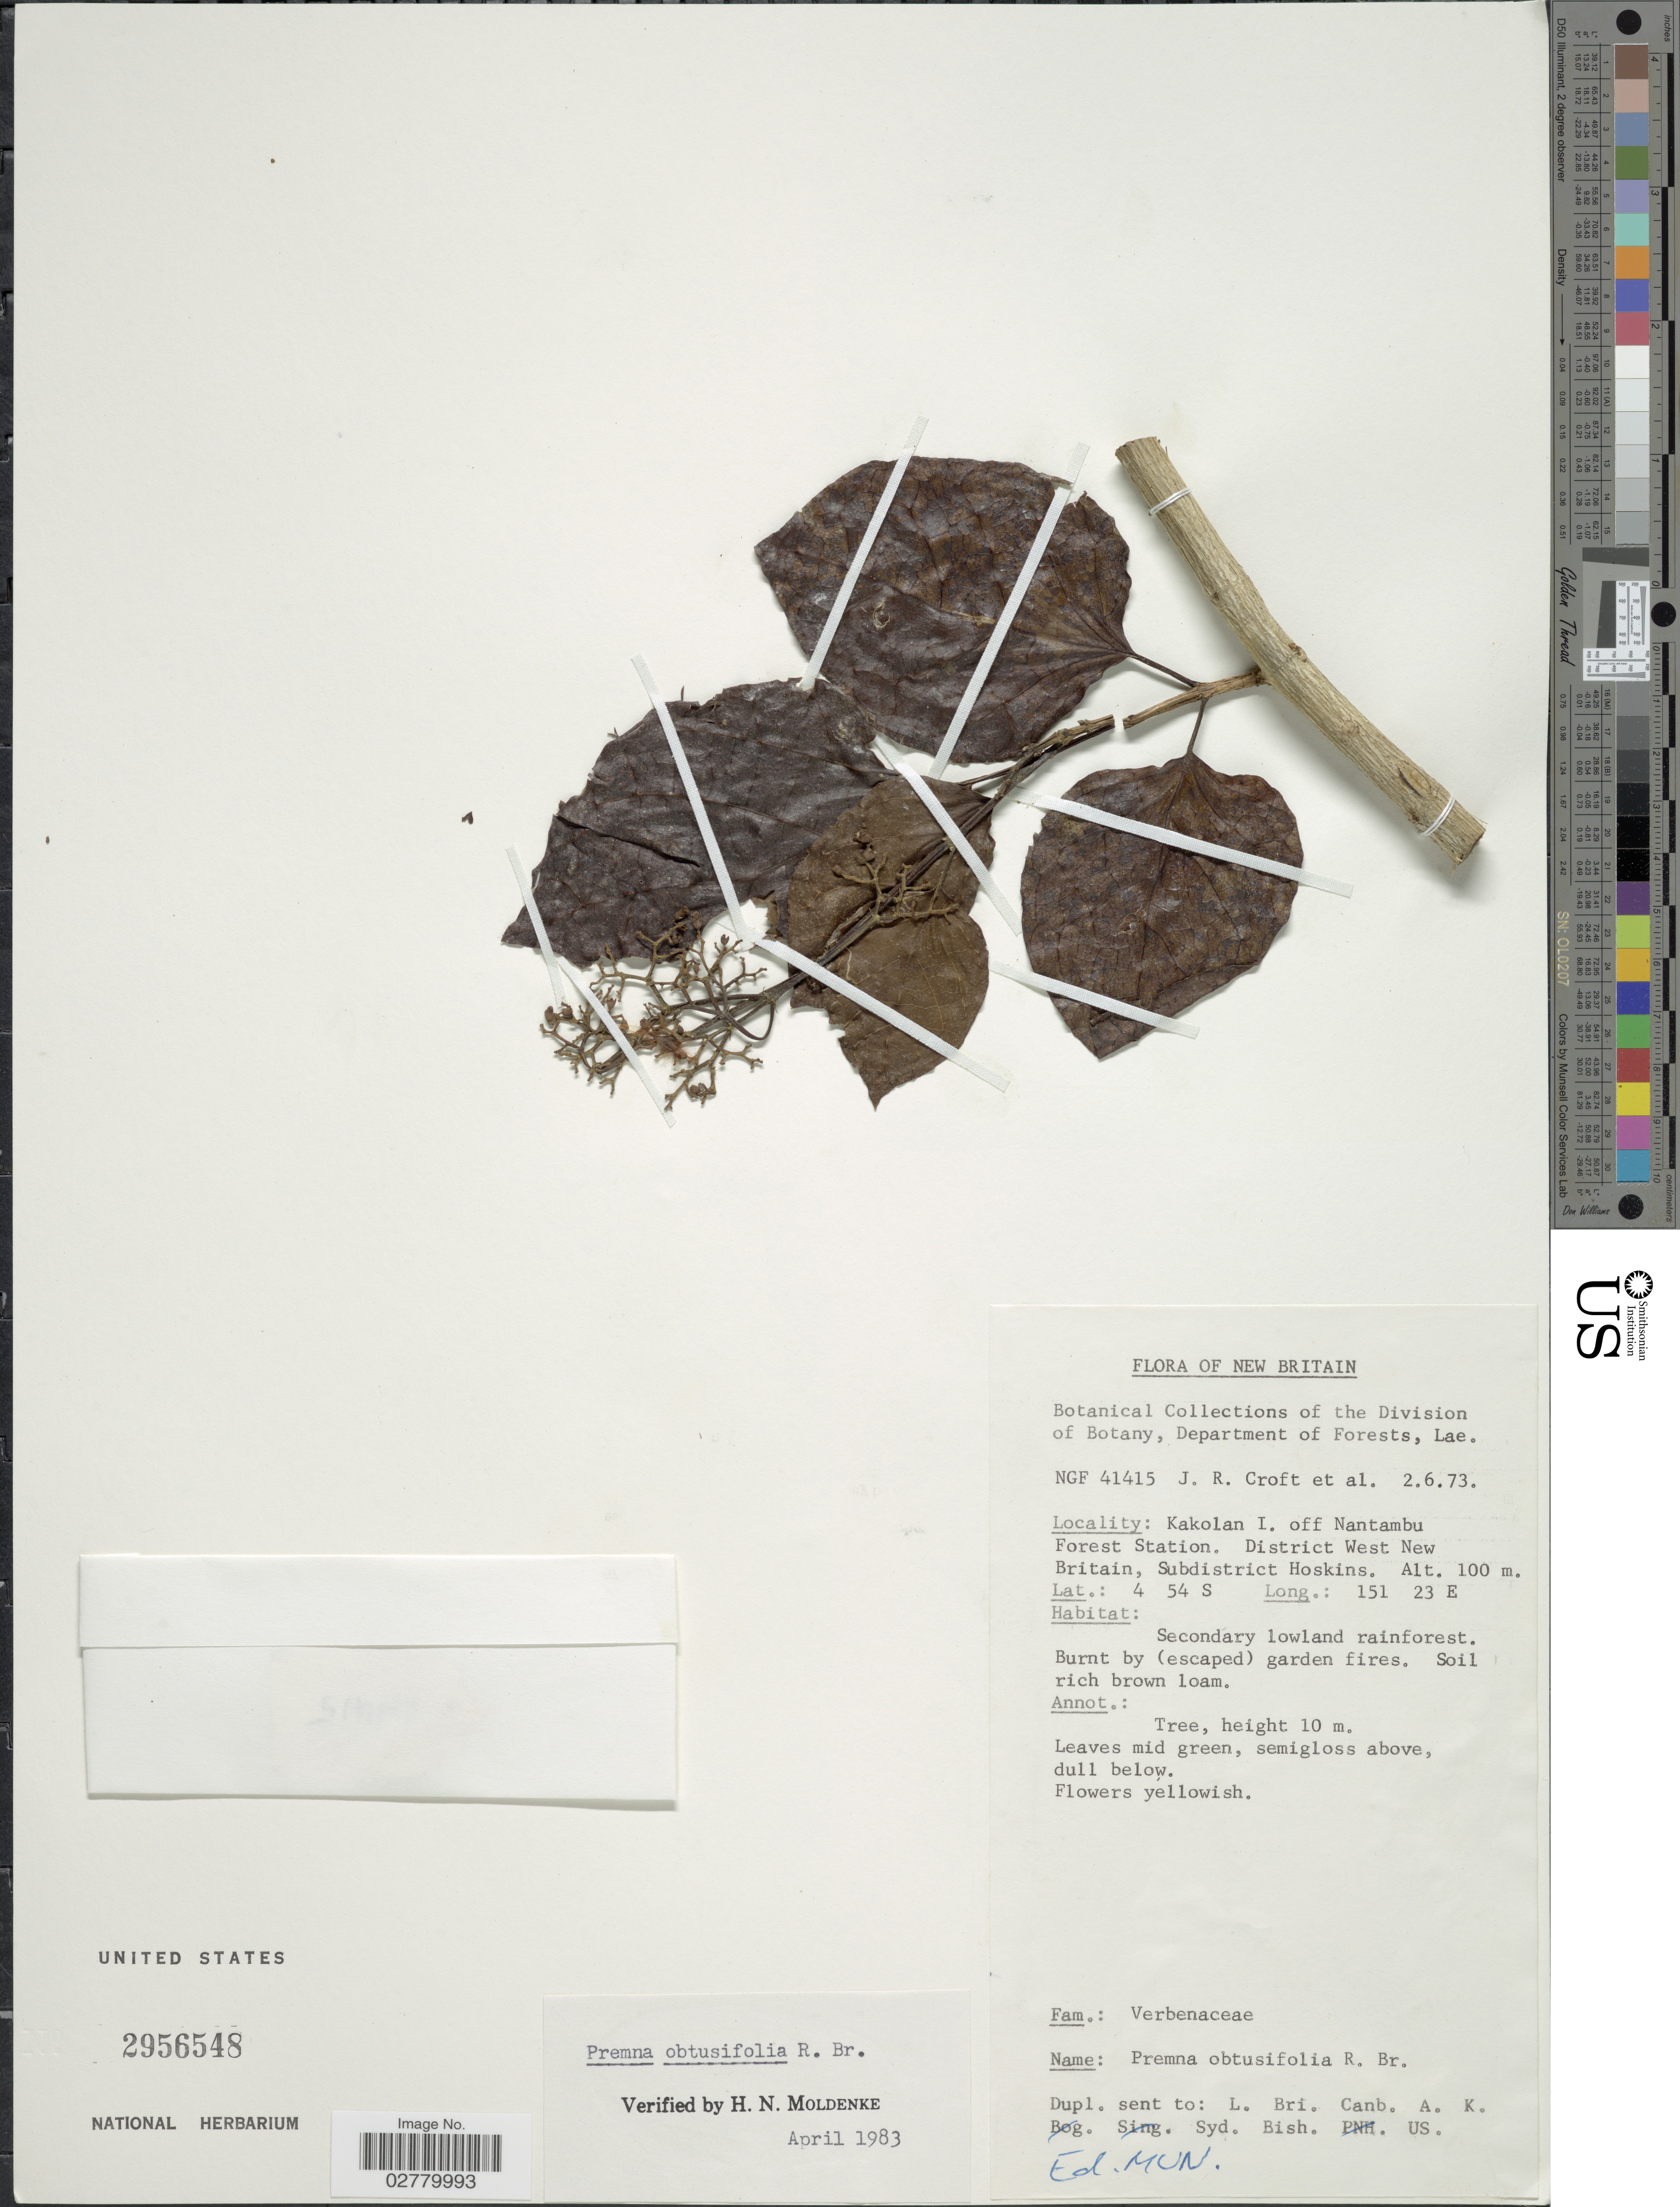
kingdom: Plantae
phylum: Tracheophyta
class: Magnoliopsida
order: Lamiales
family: Lamiaceae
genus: Premna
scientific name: Premna obtusifolia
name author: R. Br.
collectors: J. R. Croft & et al.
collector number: NGF41415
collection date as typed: Transcribed d/m/y: 2/6/73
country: Papua New Guinea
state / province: West New Britain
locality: New Britain. Kakolan I. off Nantambu Forest Station. District West New Britain, Subdistrict Hoskins.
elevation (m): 100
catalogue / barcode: US 2956548